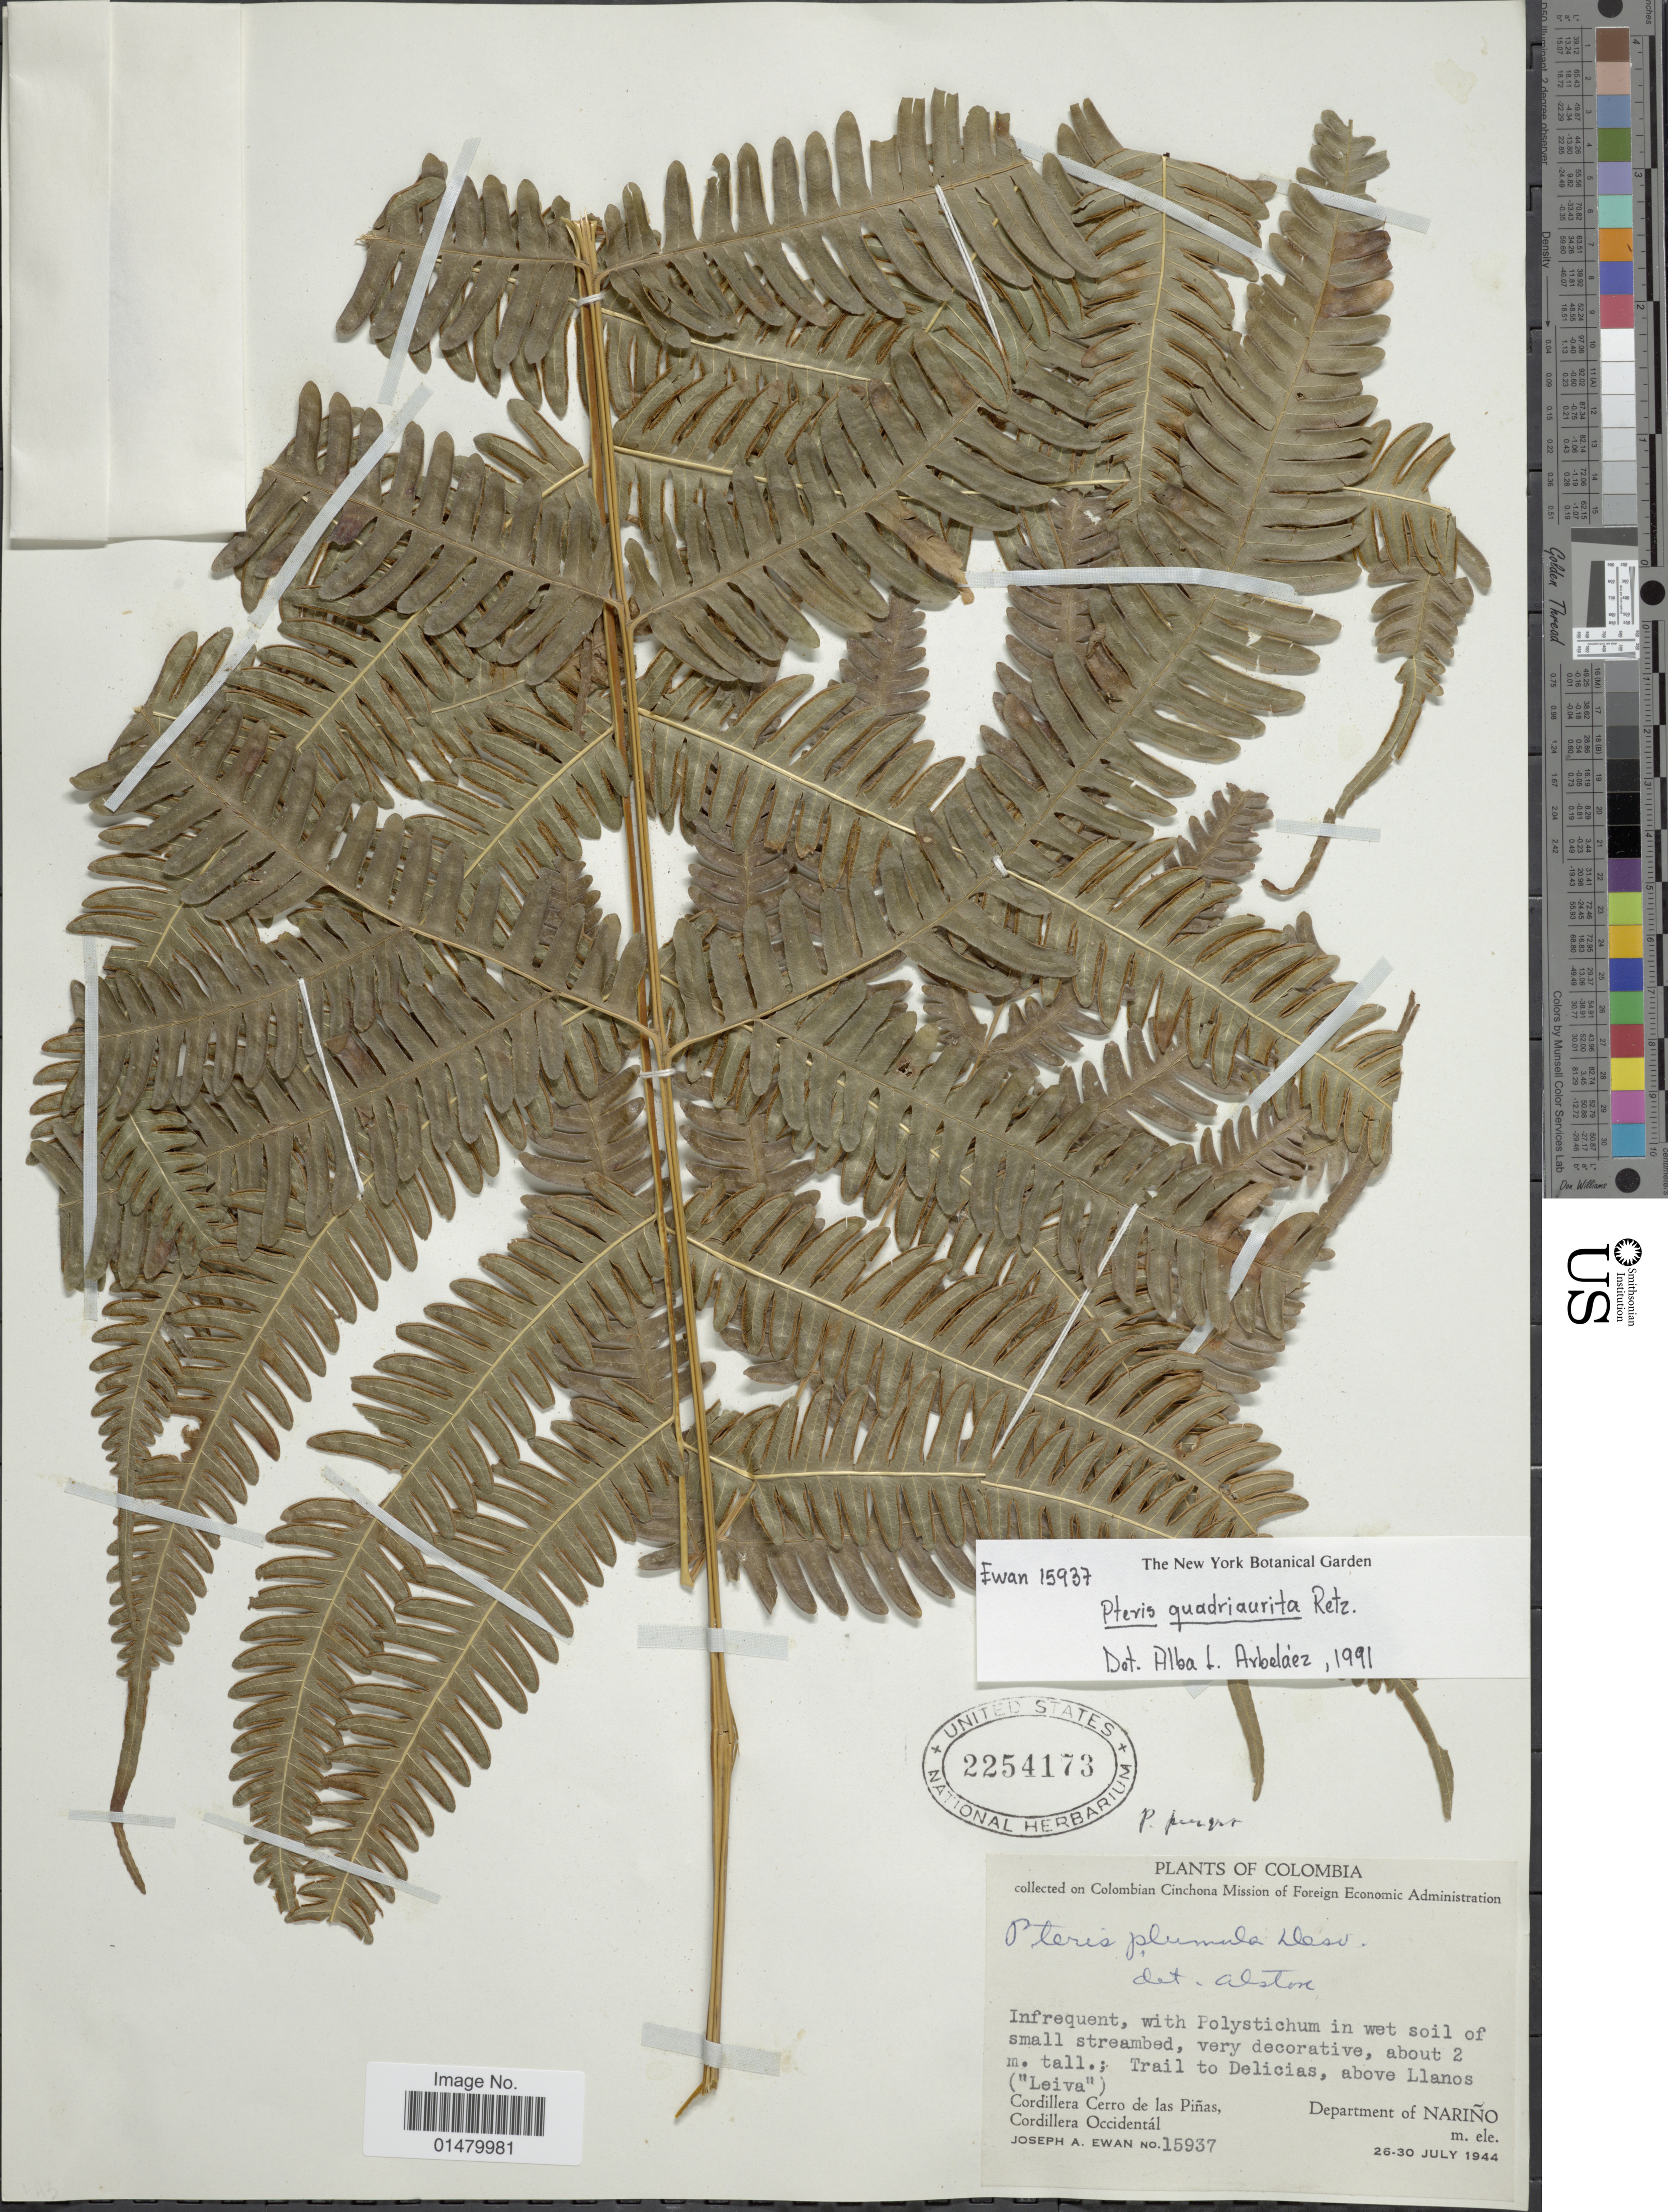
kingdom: Plantae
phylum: Tracheophyta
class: Polypodiopsida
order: Polypodiales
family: Pteridaceae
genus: Pteris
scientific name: Pteris quadriaurita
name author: Retz.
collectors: J. A. Ewan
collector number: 15937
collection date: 1944-07-26/1944-07-30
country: Colombia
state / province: Nariño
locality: Trail to Delicias, above Llanos ('Leiva'). Cordillera Cerro de las Pinas. Cordillera Occidental. Department of Narino.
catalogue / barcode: US 2254173